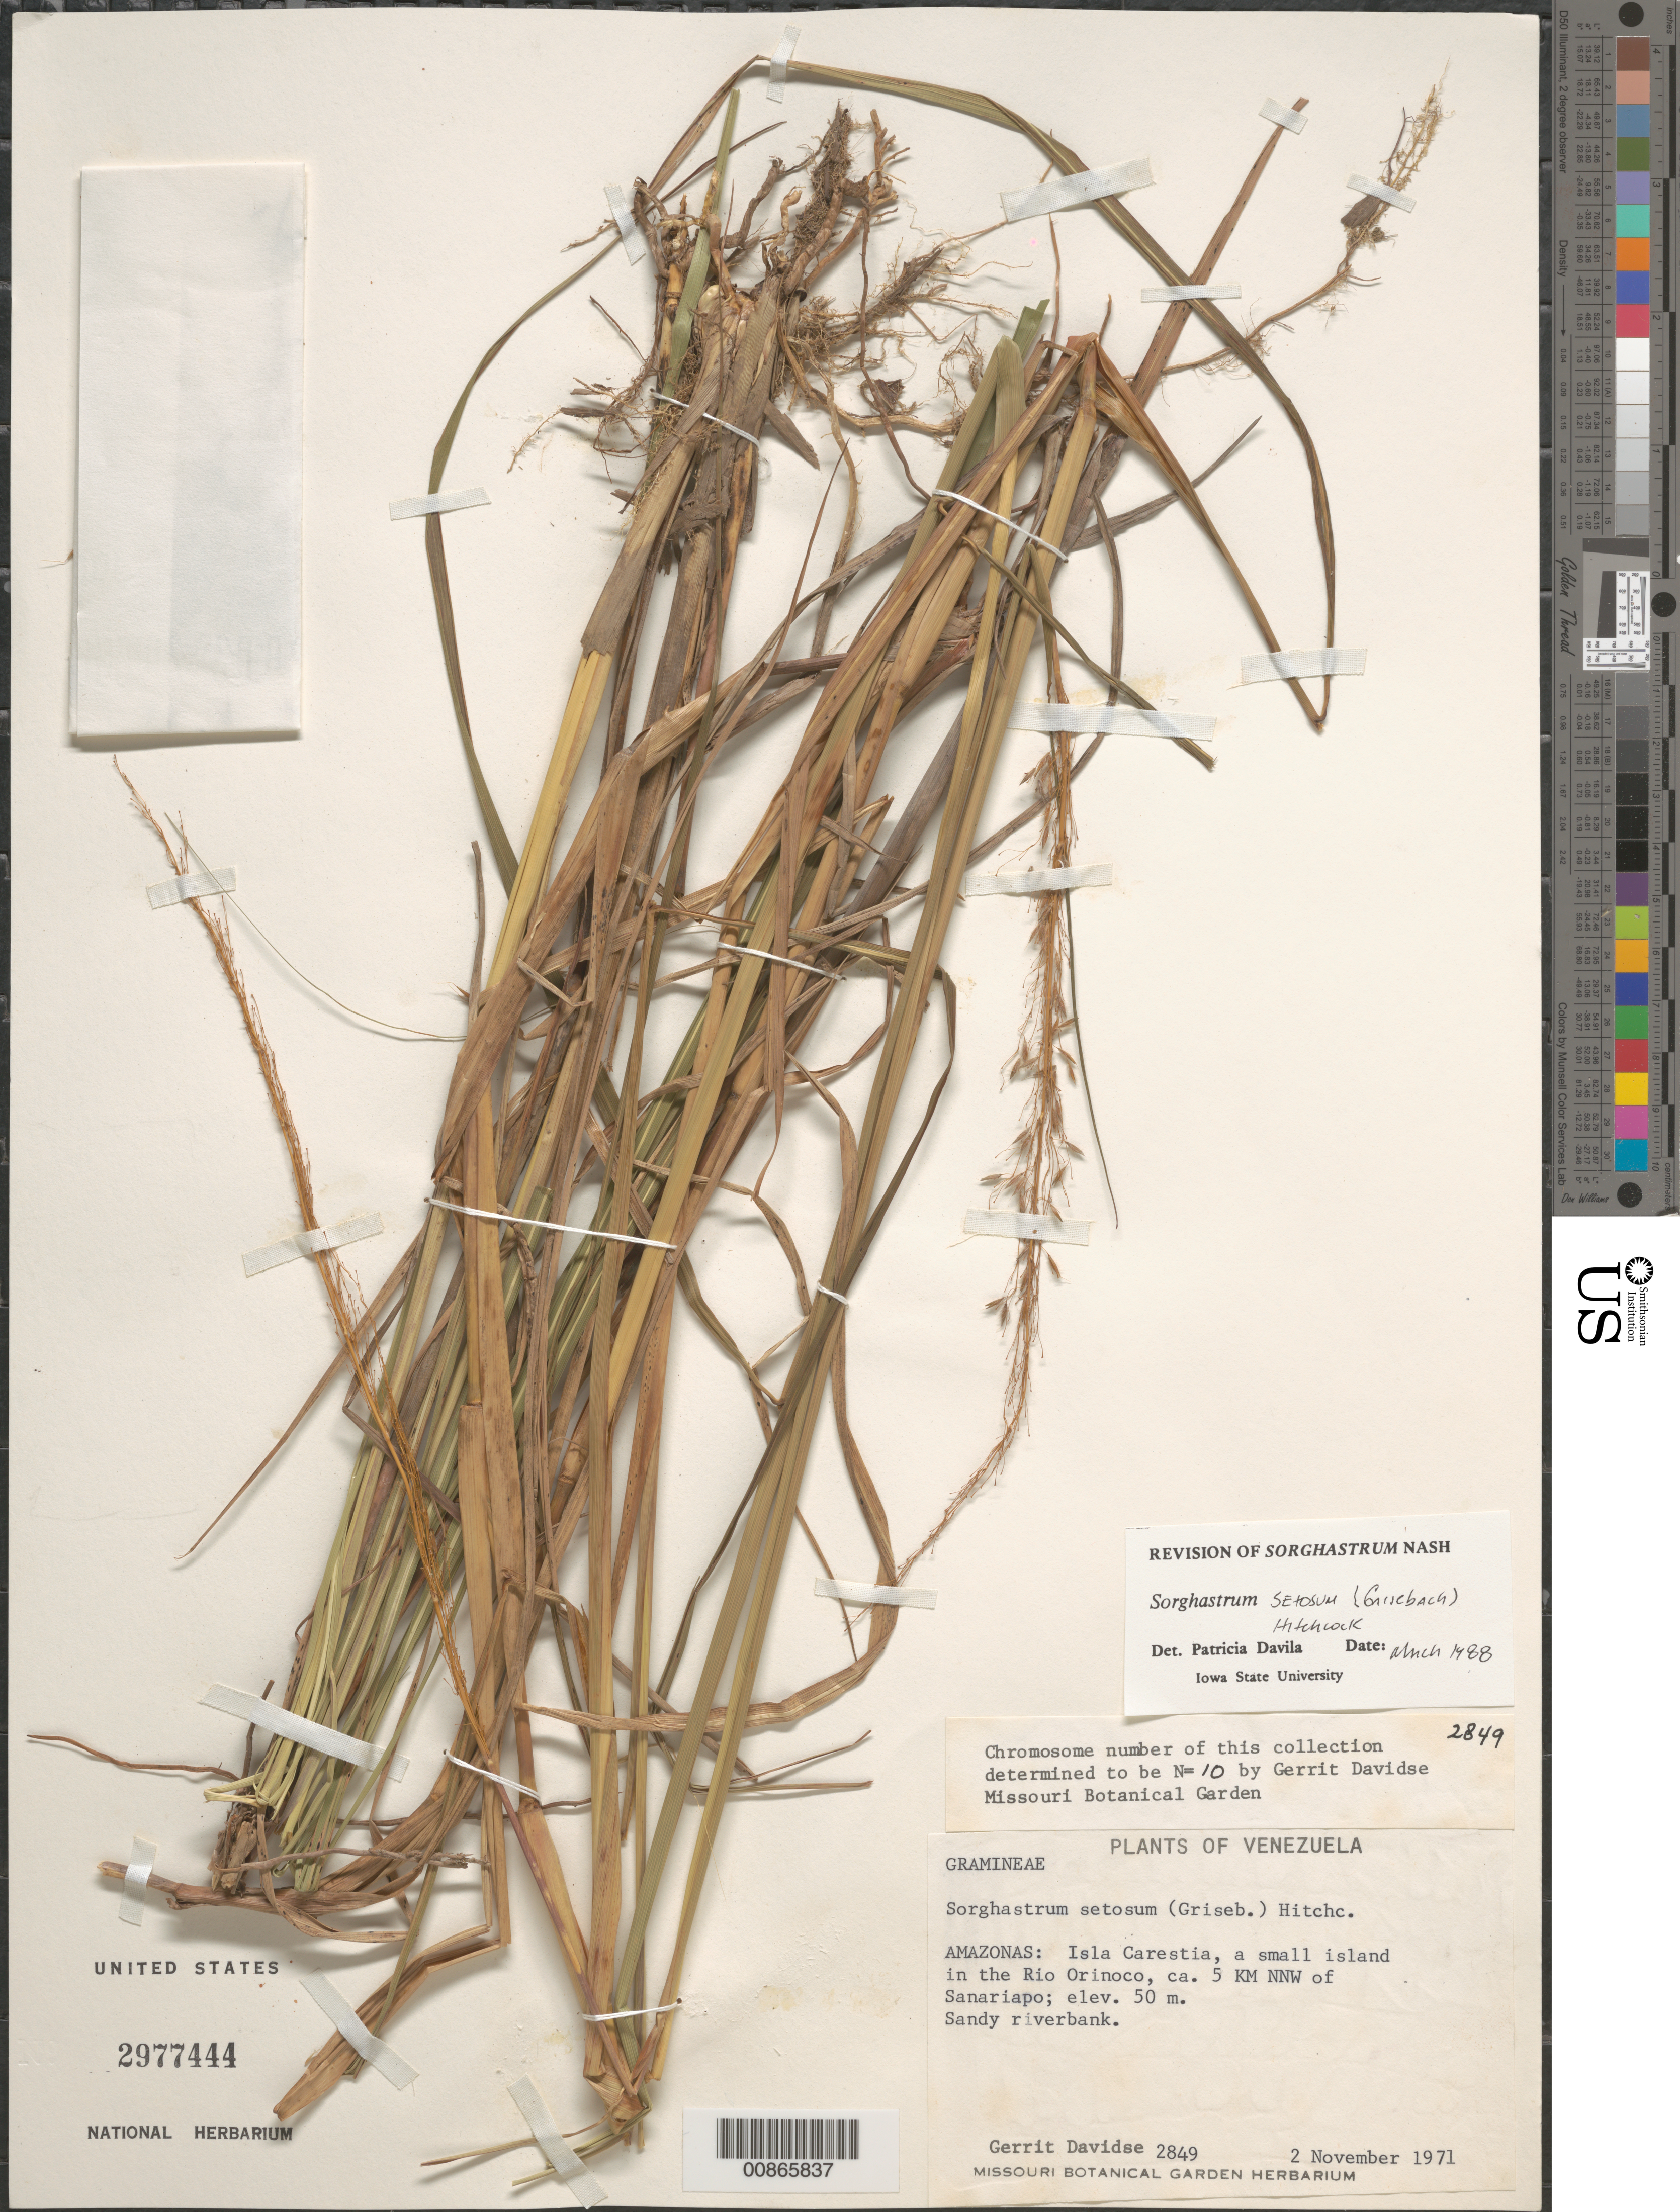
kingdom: Plantae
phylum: Tracheophyta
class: Liliopsida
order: Poales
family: Poaceae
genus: Sorghastrum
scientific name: Sorghastrum setosum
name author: (Griseb.) Hitchc.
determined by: Dávila, P. D.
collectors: G. Davidse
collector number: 2849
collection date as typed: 2-Nov-71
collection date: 1971-11-02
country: Venezuela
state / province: Amazonas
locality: Isla Carestia, island in the Río Orinoco, ca. 4 km NNW of Sanariapo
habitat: Sandy riverbank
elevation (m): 50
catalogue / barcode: US 2977444